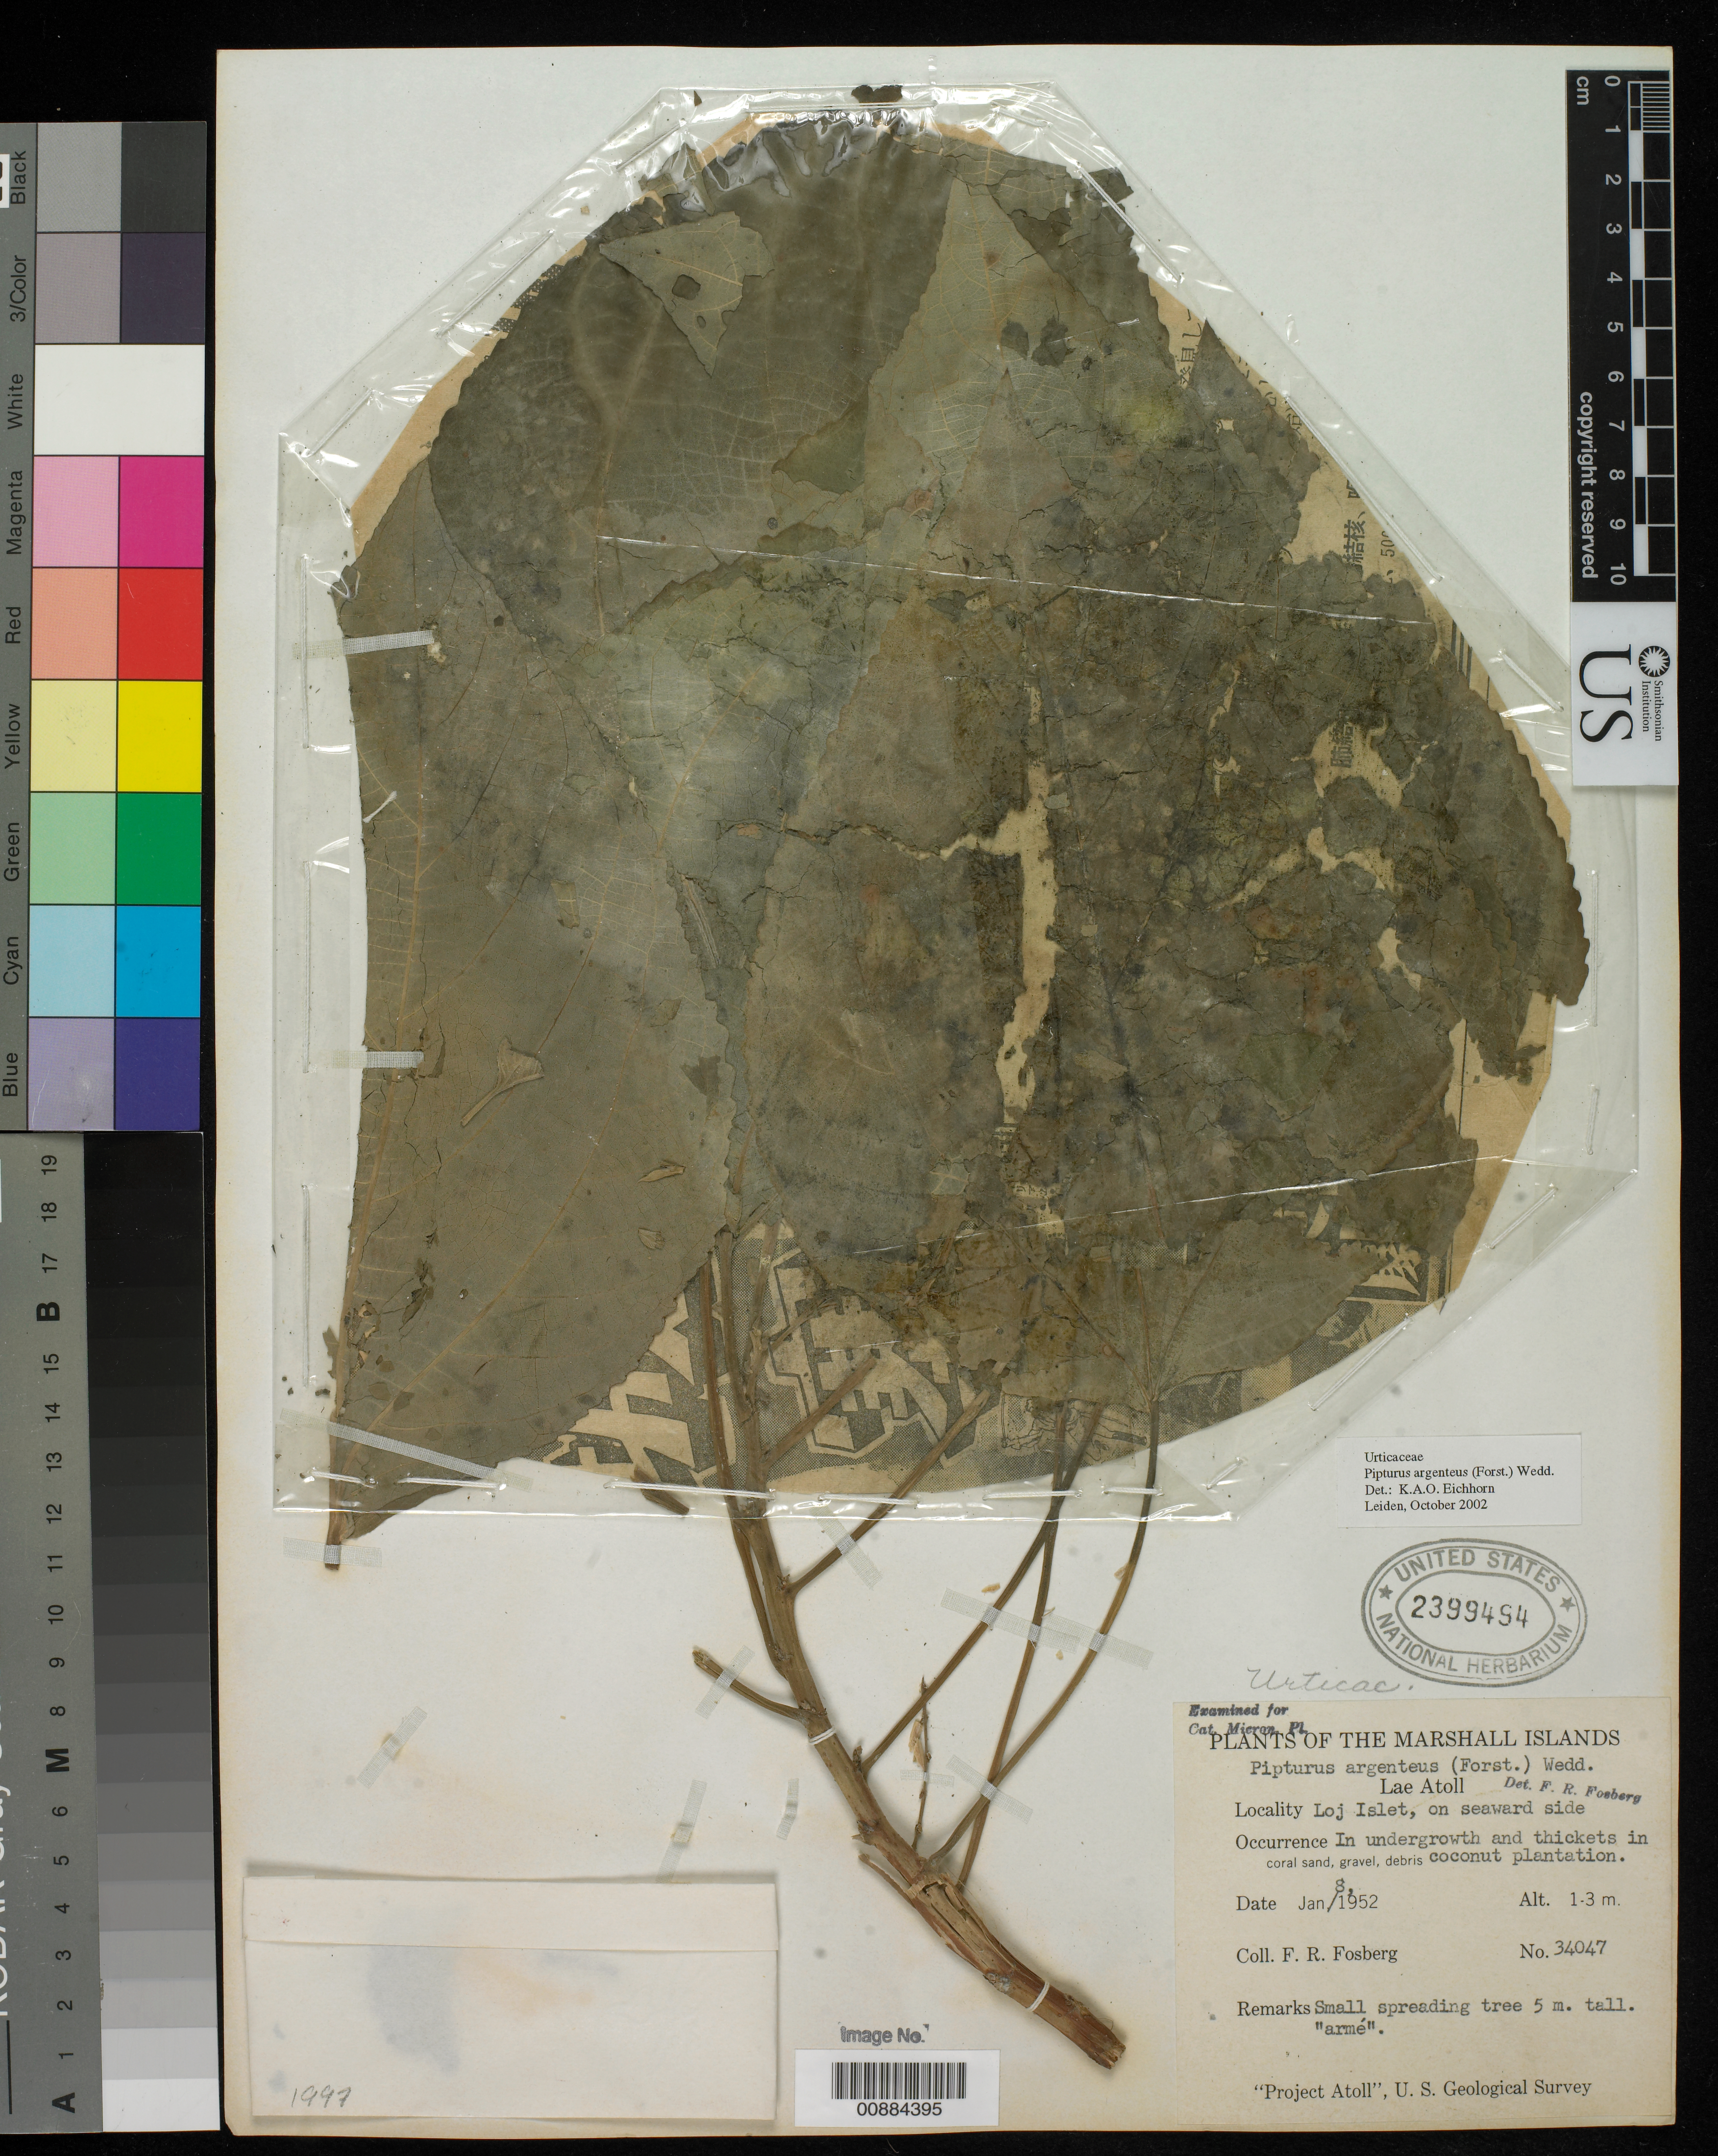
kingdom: Plantae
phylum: Tracheophyta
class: Magnoliopsida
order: Rosales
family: Urticaceae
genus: Pipturus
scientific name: Pipturus argenteus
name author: (G. Forst.) Wedd.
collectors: F. R. Fosberg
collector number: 34047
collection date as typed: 08 Jan 1952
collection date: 1952-01-08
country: Marshall Islands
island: Lae Atoll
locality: Loj Islet, on seaward side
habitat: In undergrowth and thickets in coral sand, gravel, debris coconut plantation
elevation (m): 1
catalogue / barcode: US 2399454